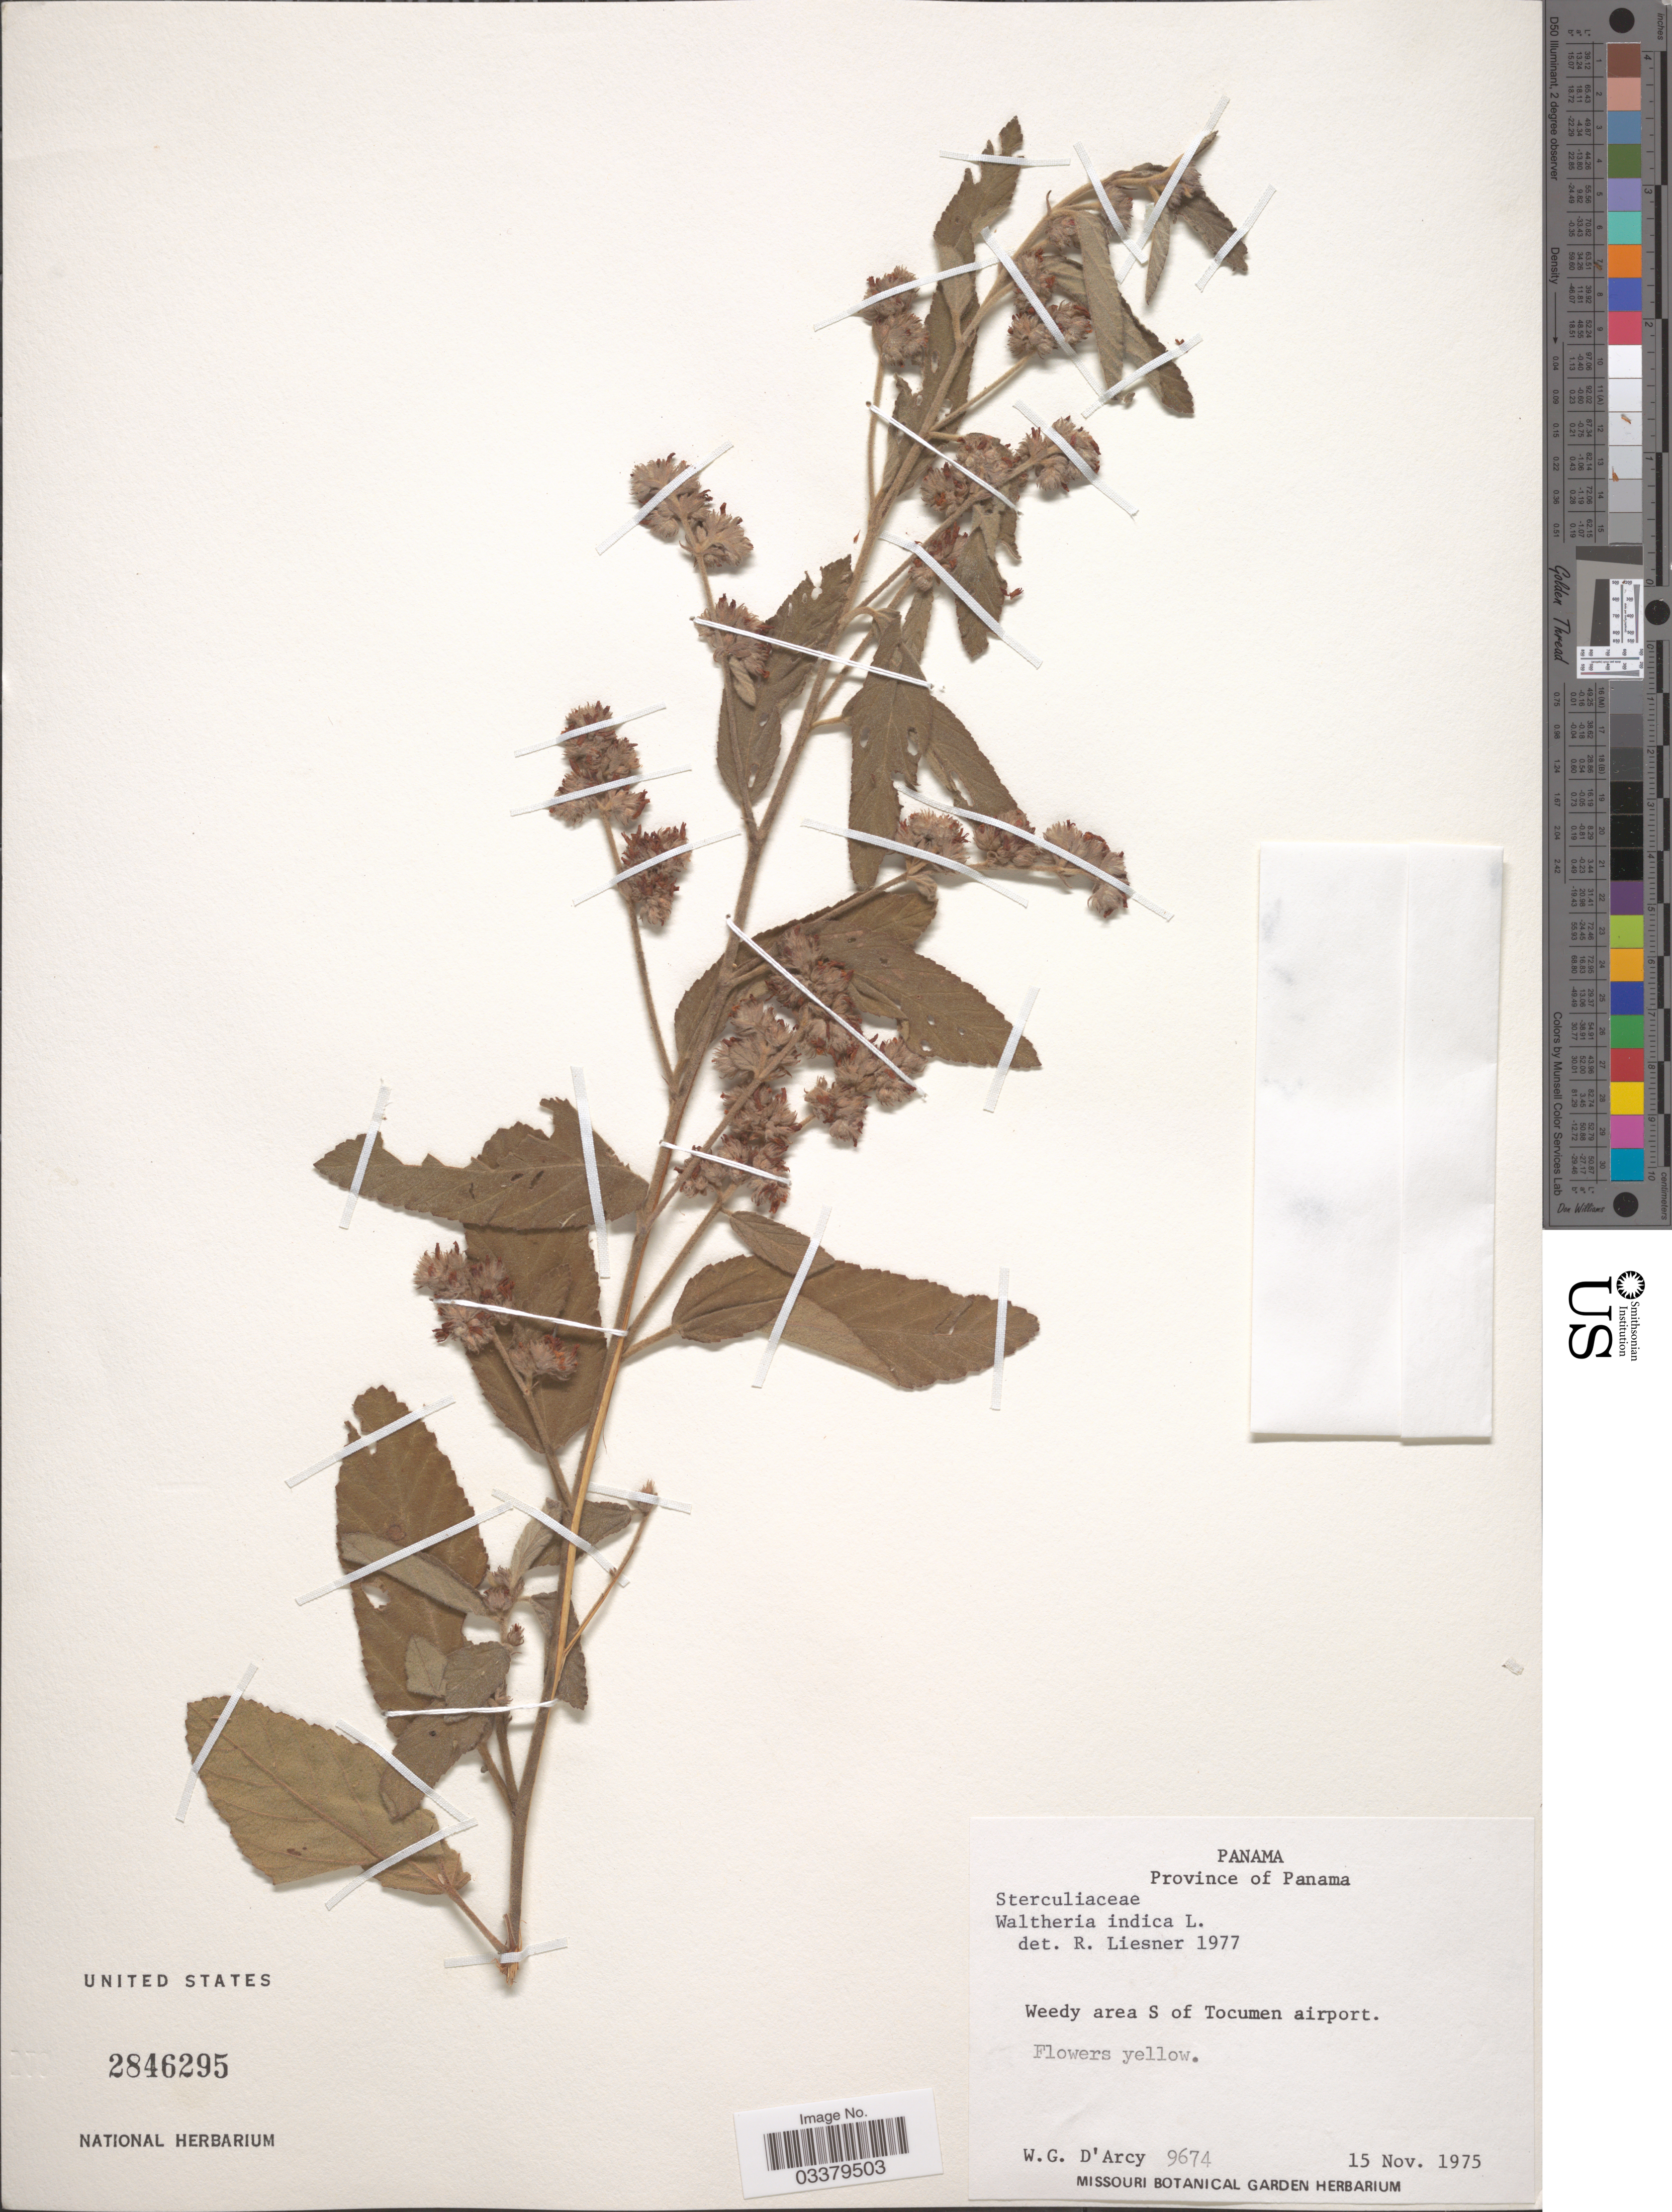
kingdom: Plantae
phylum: Tracheophyta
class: Magnoliopsida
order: Malvales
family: Malvaceae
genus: Waltheria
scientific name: Waltheria indica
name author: L.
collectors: W. G. D'Arcy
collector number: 9674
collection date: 1975-11-15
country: Panama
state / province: Panamá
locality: Weedy area S of Tocumen airport.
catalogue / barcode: US 2846295